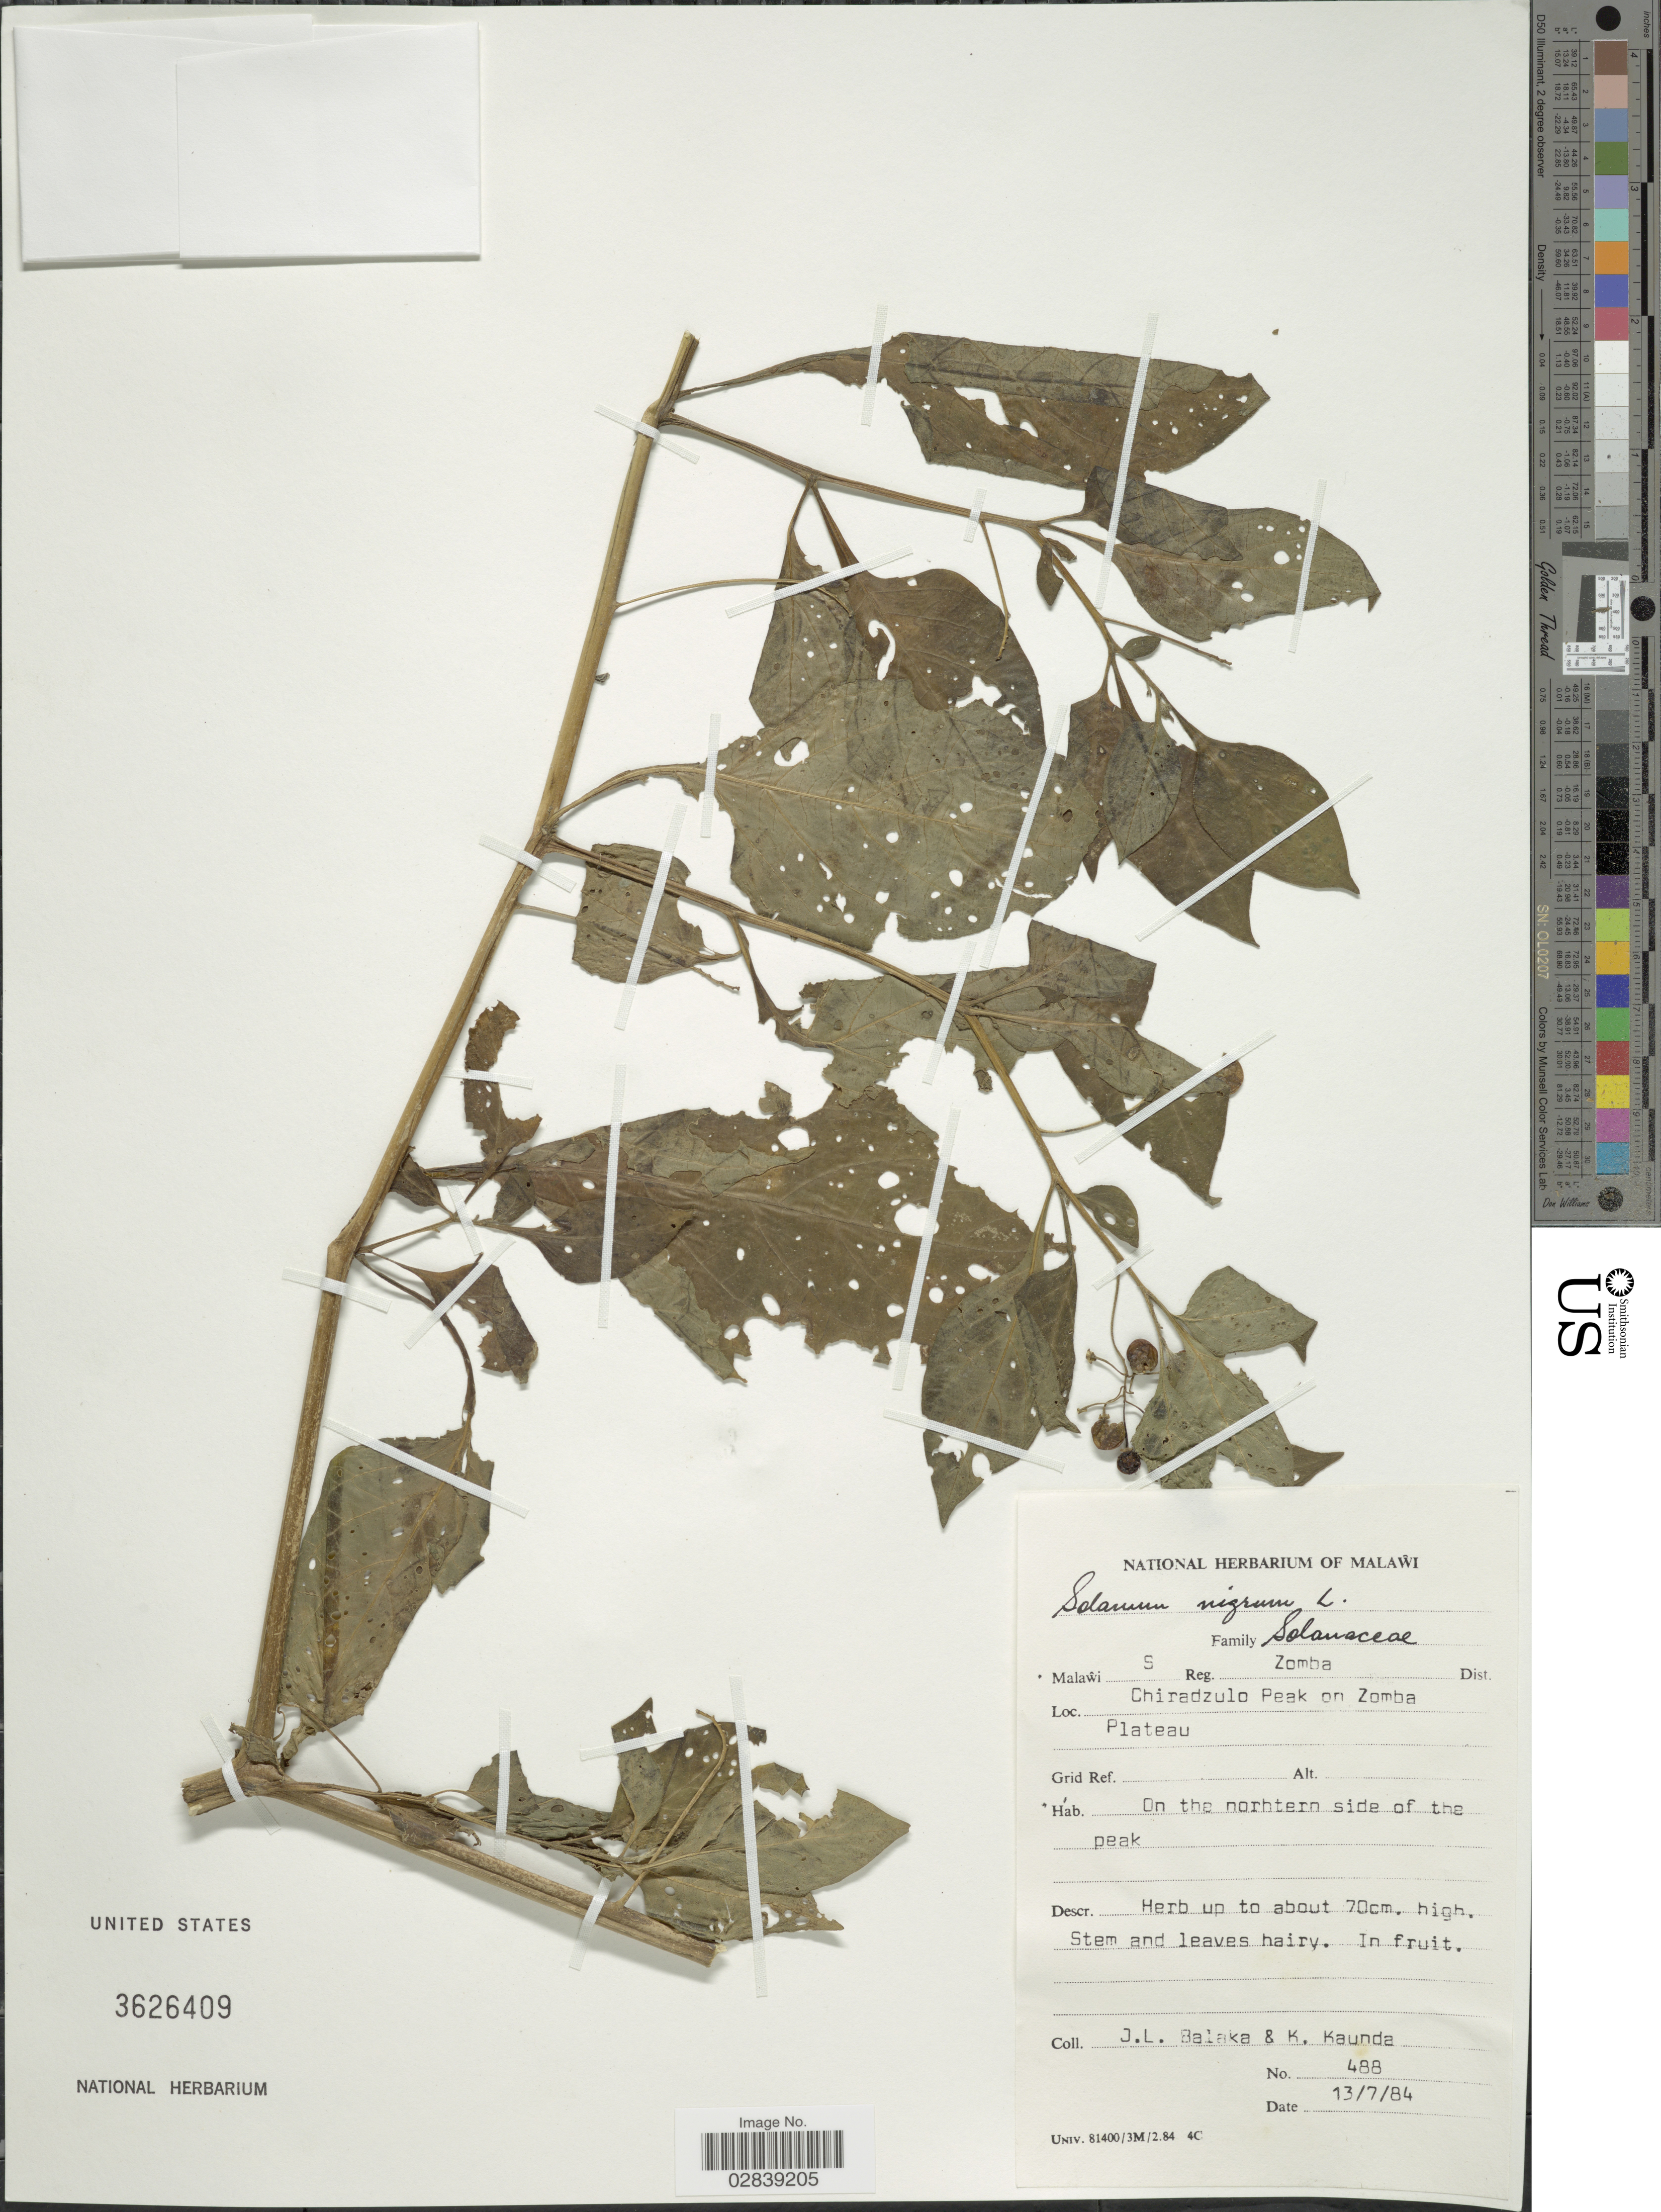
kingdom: Plantae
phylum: Tracheophyta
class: Magnoliopsida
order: Solanales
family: Solanaceae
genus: Solanum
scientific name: Solanum nigrum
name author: L.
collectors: J. Balaka & K. Kaunda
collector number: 488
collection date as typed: Transcribed d/m/y: 13/7/84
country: Malawi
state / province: Southern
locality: S. Reg. Zomba Dist. Chiradzulo Peak on Zomba Plateau. On the northern side of the peak.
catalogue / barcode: US 3626409